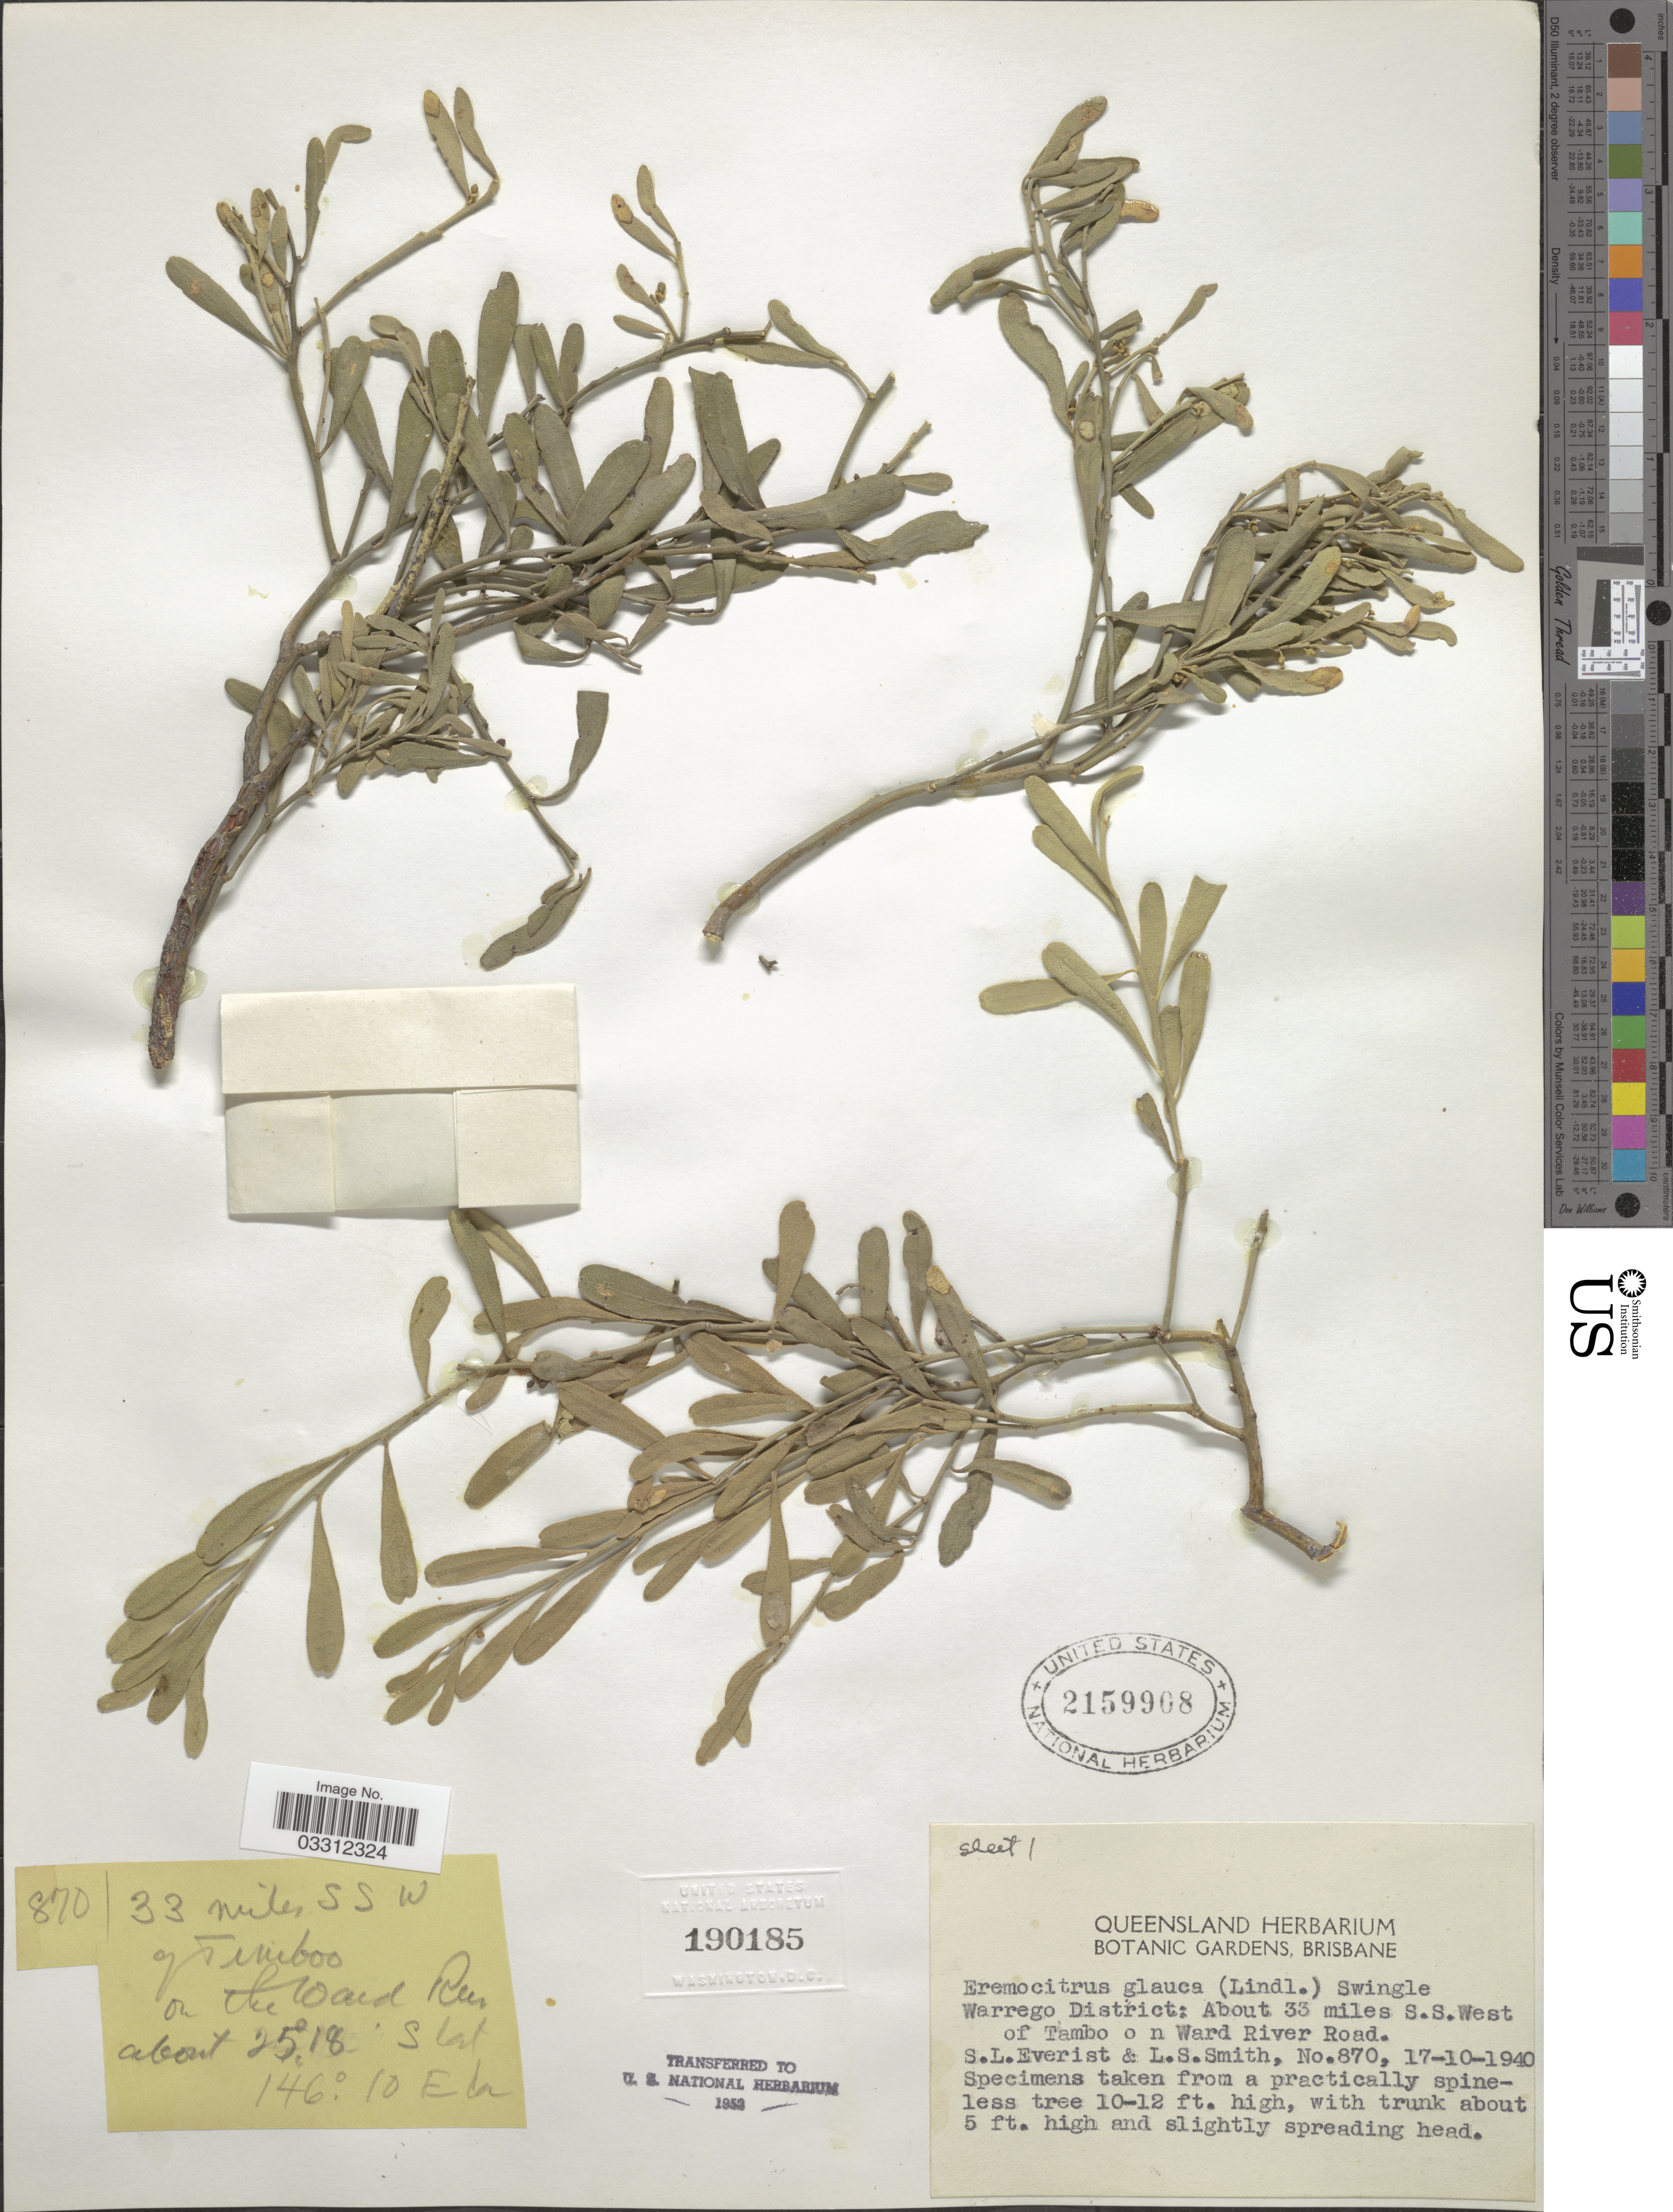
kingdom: Plantae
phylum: Tracheophyta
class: Magnoliopsida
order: Sapindales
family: Rutaceae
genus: Citrus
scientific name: Citrus glauca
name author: (Lindl.) Burkill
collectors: S. Everist & L. Smith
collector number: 870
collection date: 1940-10-17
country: Australia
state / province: Queensland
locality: Warrego District: About 33 miles S.S. West of Tambo o n Ward River Road.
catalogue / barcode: US 2159908